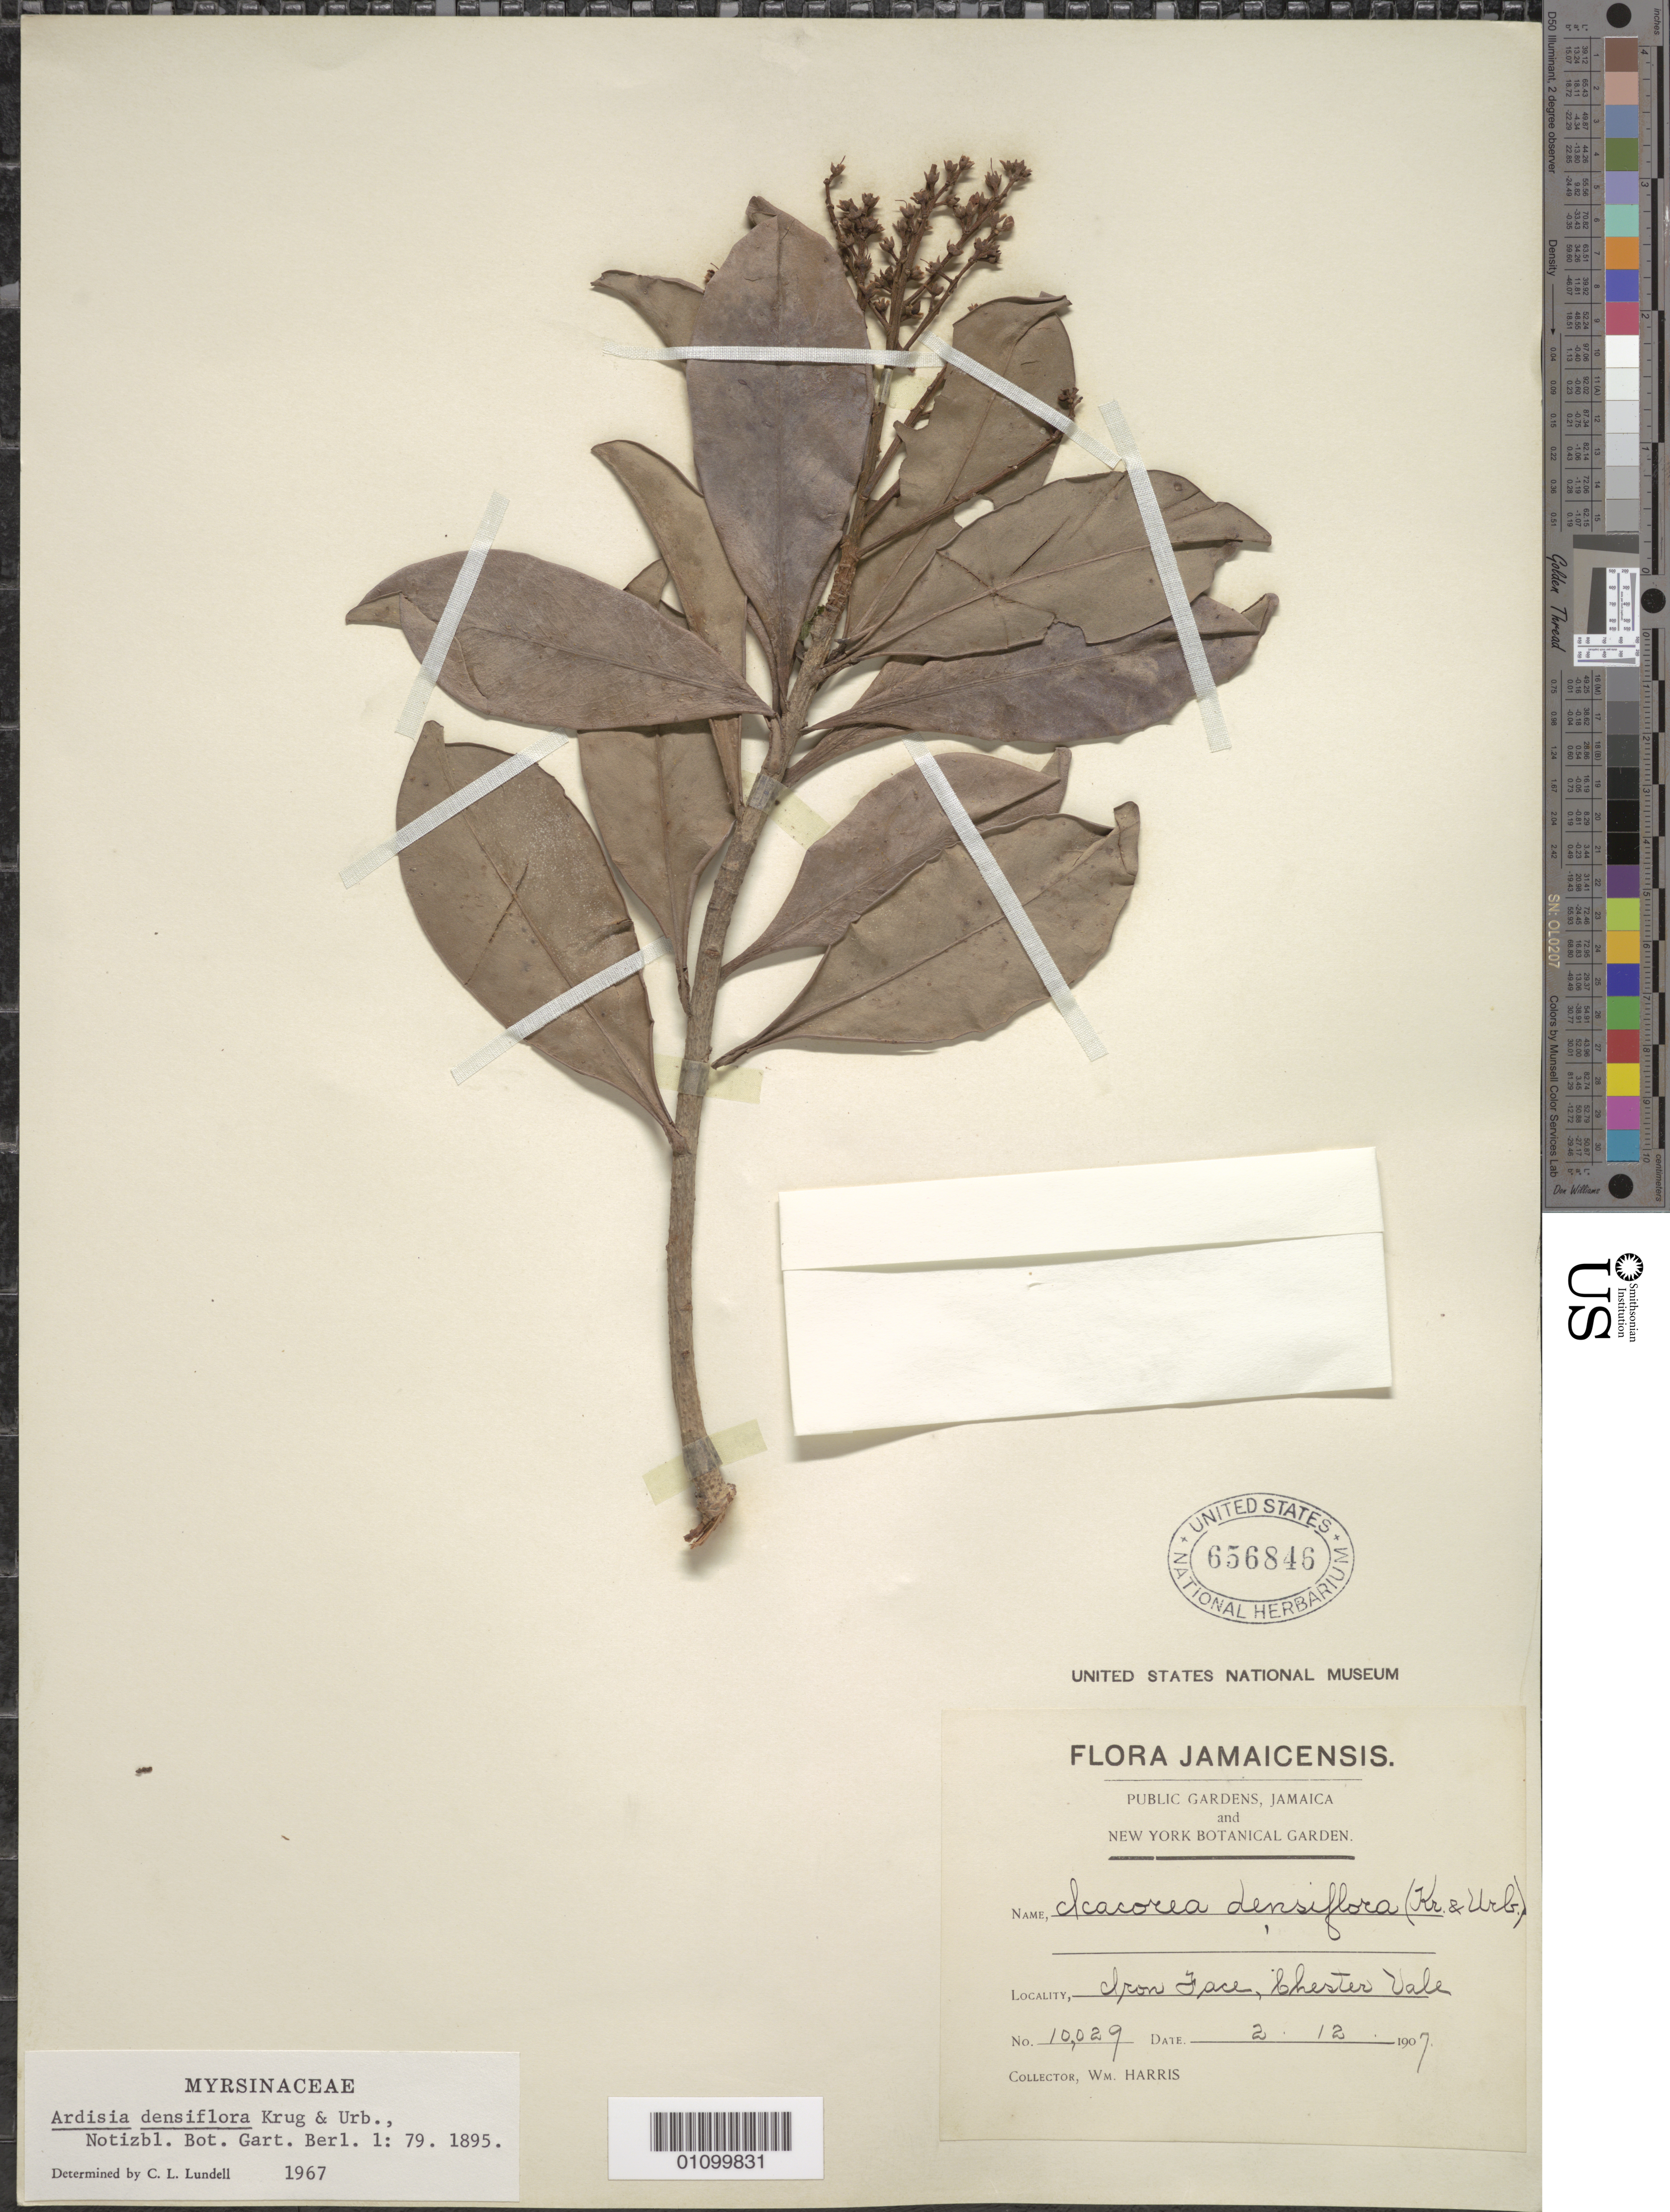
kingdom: Plantae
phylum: Tracheophyta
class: Magnoliopsida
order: Ericales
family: Primulaceae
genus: Ardisia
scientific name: Ardisia densiflora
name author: Krug & Urb.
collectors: W. Harris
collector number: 10029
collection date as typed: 02 Dec 1907 or 12 Feb 1907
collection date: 1907-02-12 or 1907-12-02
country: Jamaica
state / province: Saint Andrew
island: Jamaica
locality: Iron Face, Chestervale.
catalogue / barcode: US 656846